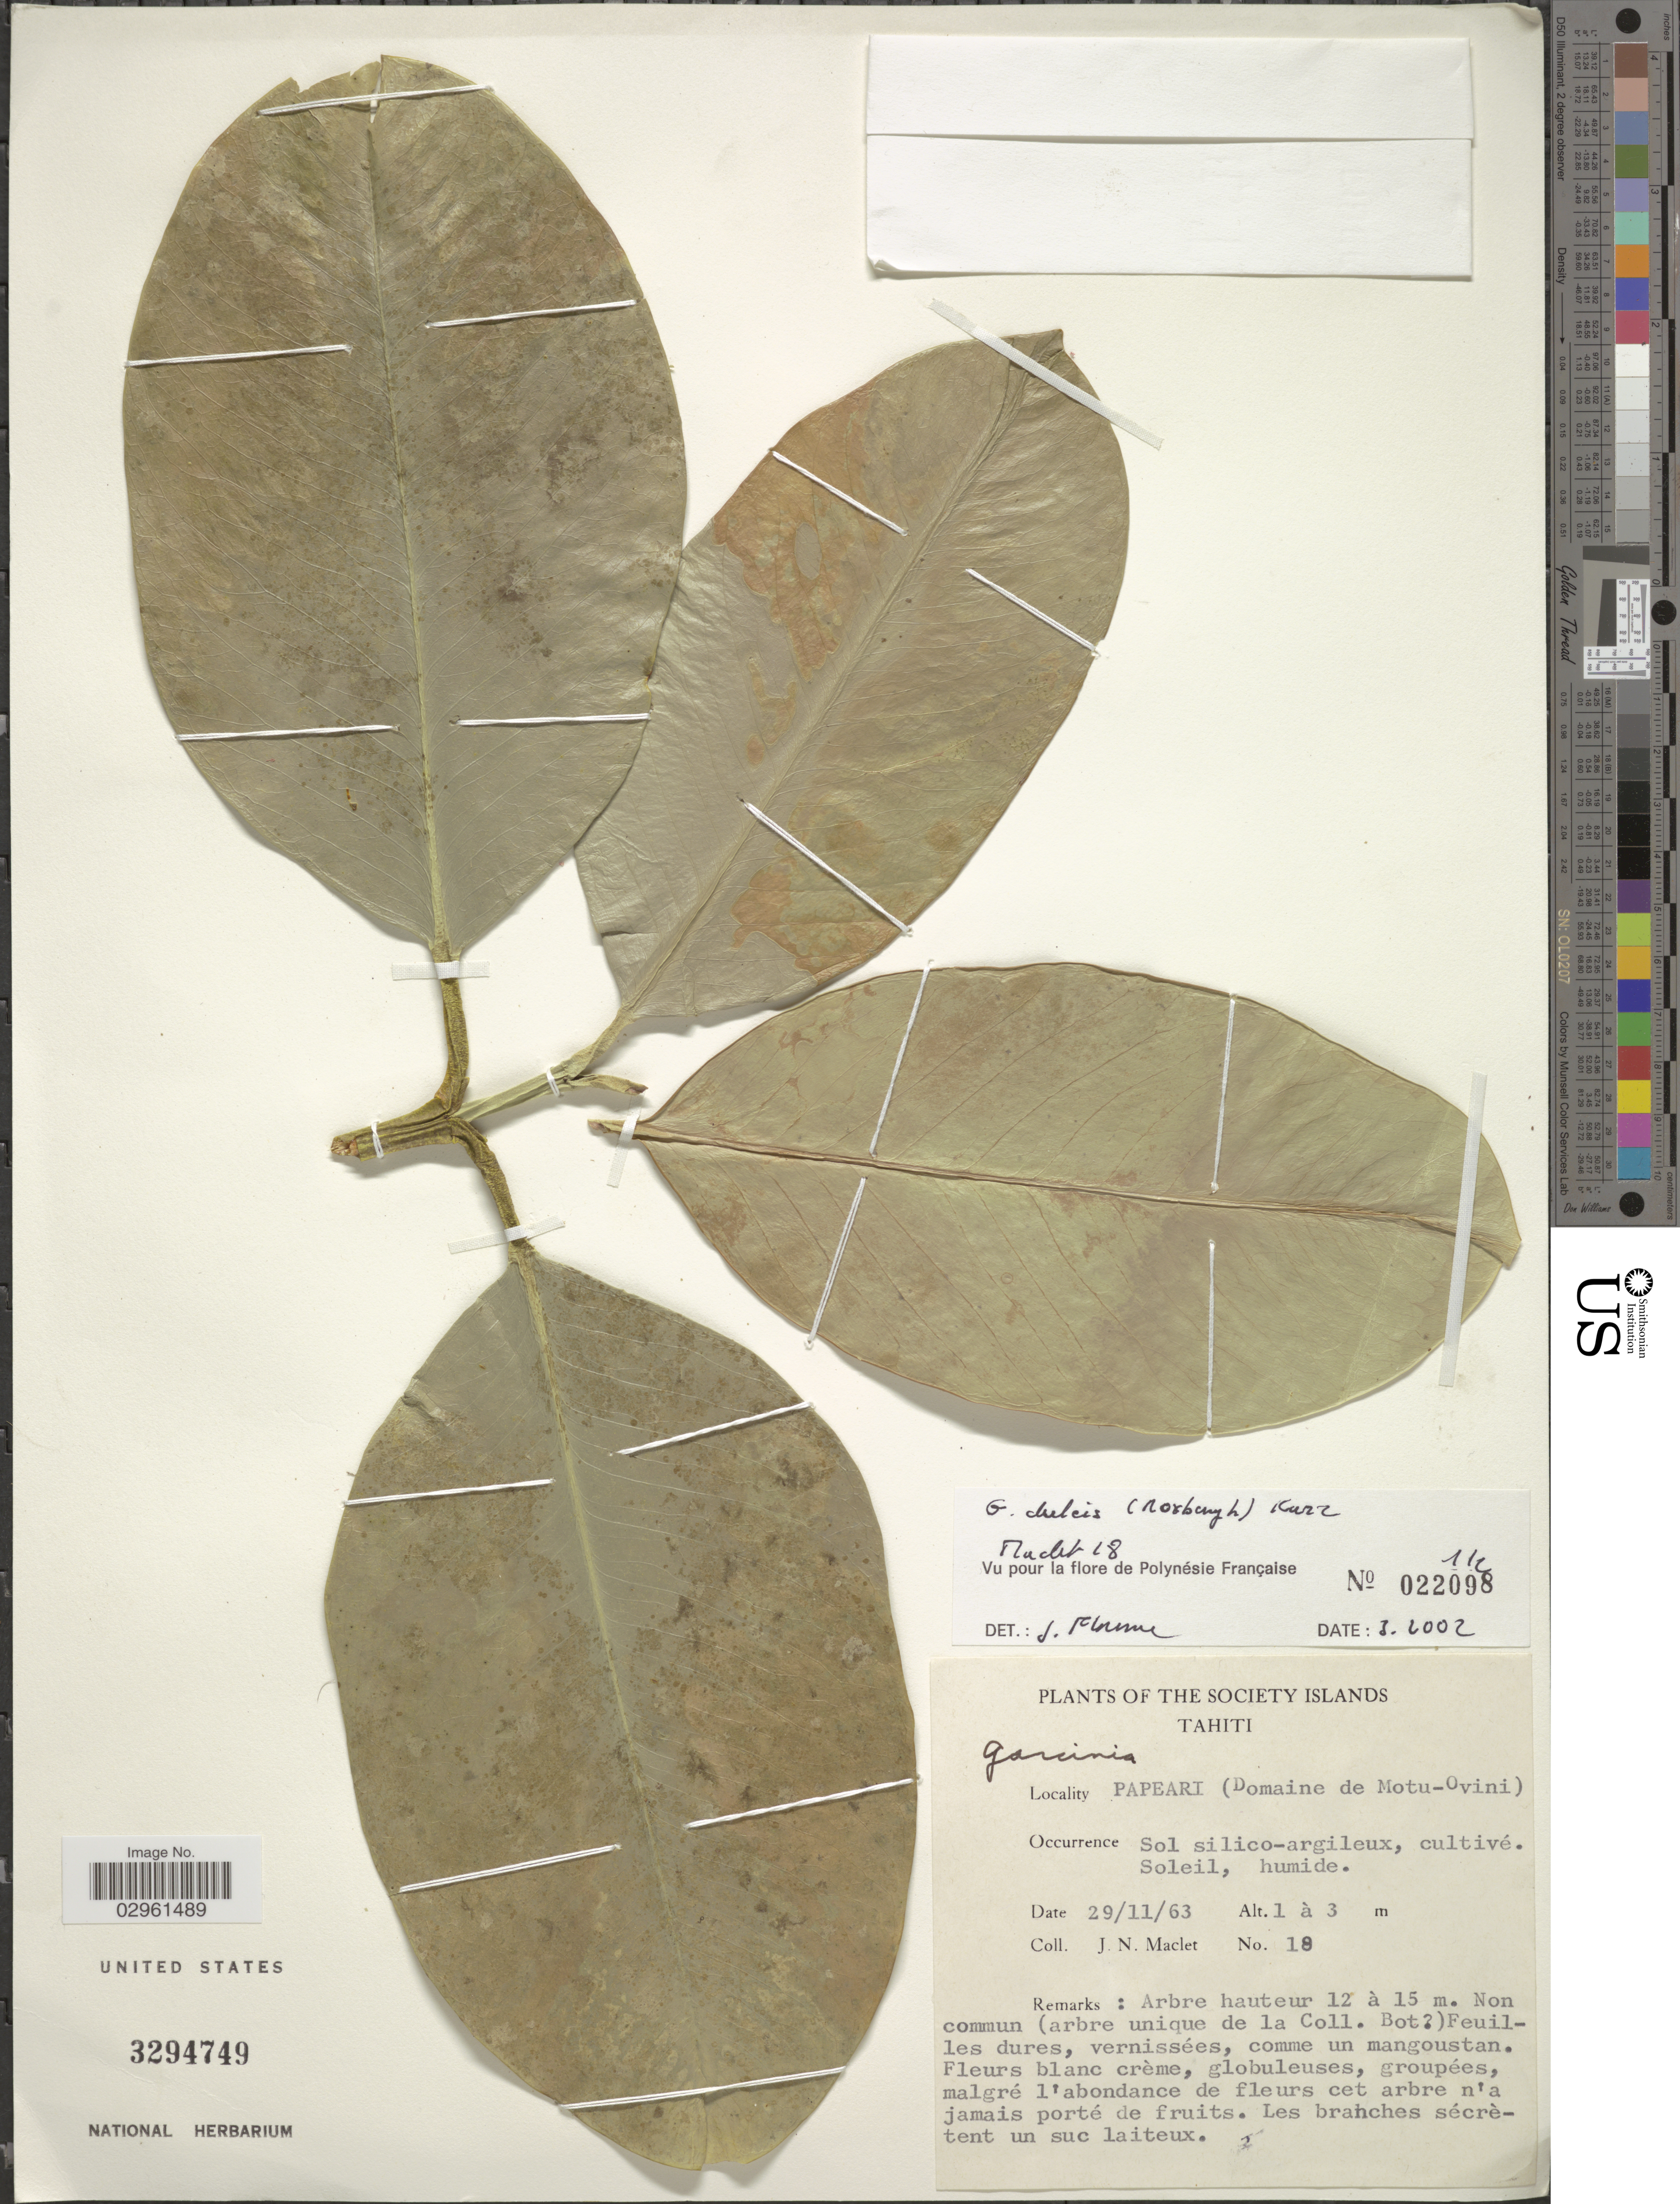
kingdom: Plantae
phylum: Tracheophyta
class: Magnoliopsida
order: Malpighiales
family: Clusiaceae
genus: Garcinia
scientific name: Garcinia dulcis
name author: (Roxb.) Kurz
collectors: J. Maclet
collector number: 18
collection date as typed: Transcribed d/m/y: 29/11/63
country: French Polynesia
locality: Society Islands, Tahiti, Papeari (Domaine de Motu-Ovini).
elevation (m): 1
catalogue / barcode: US 3294749